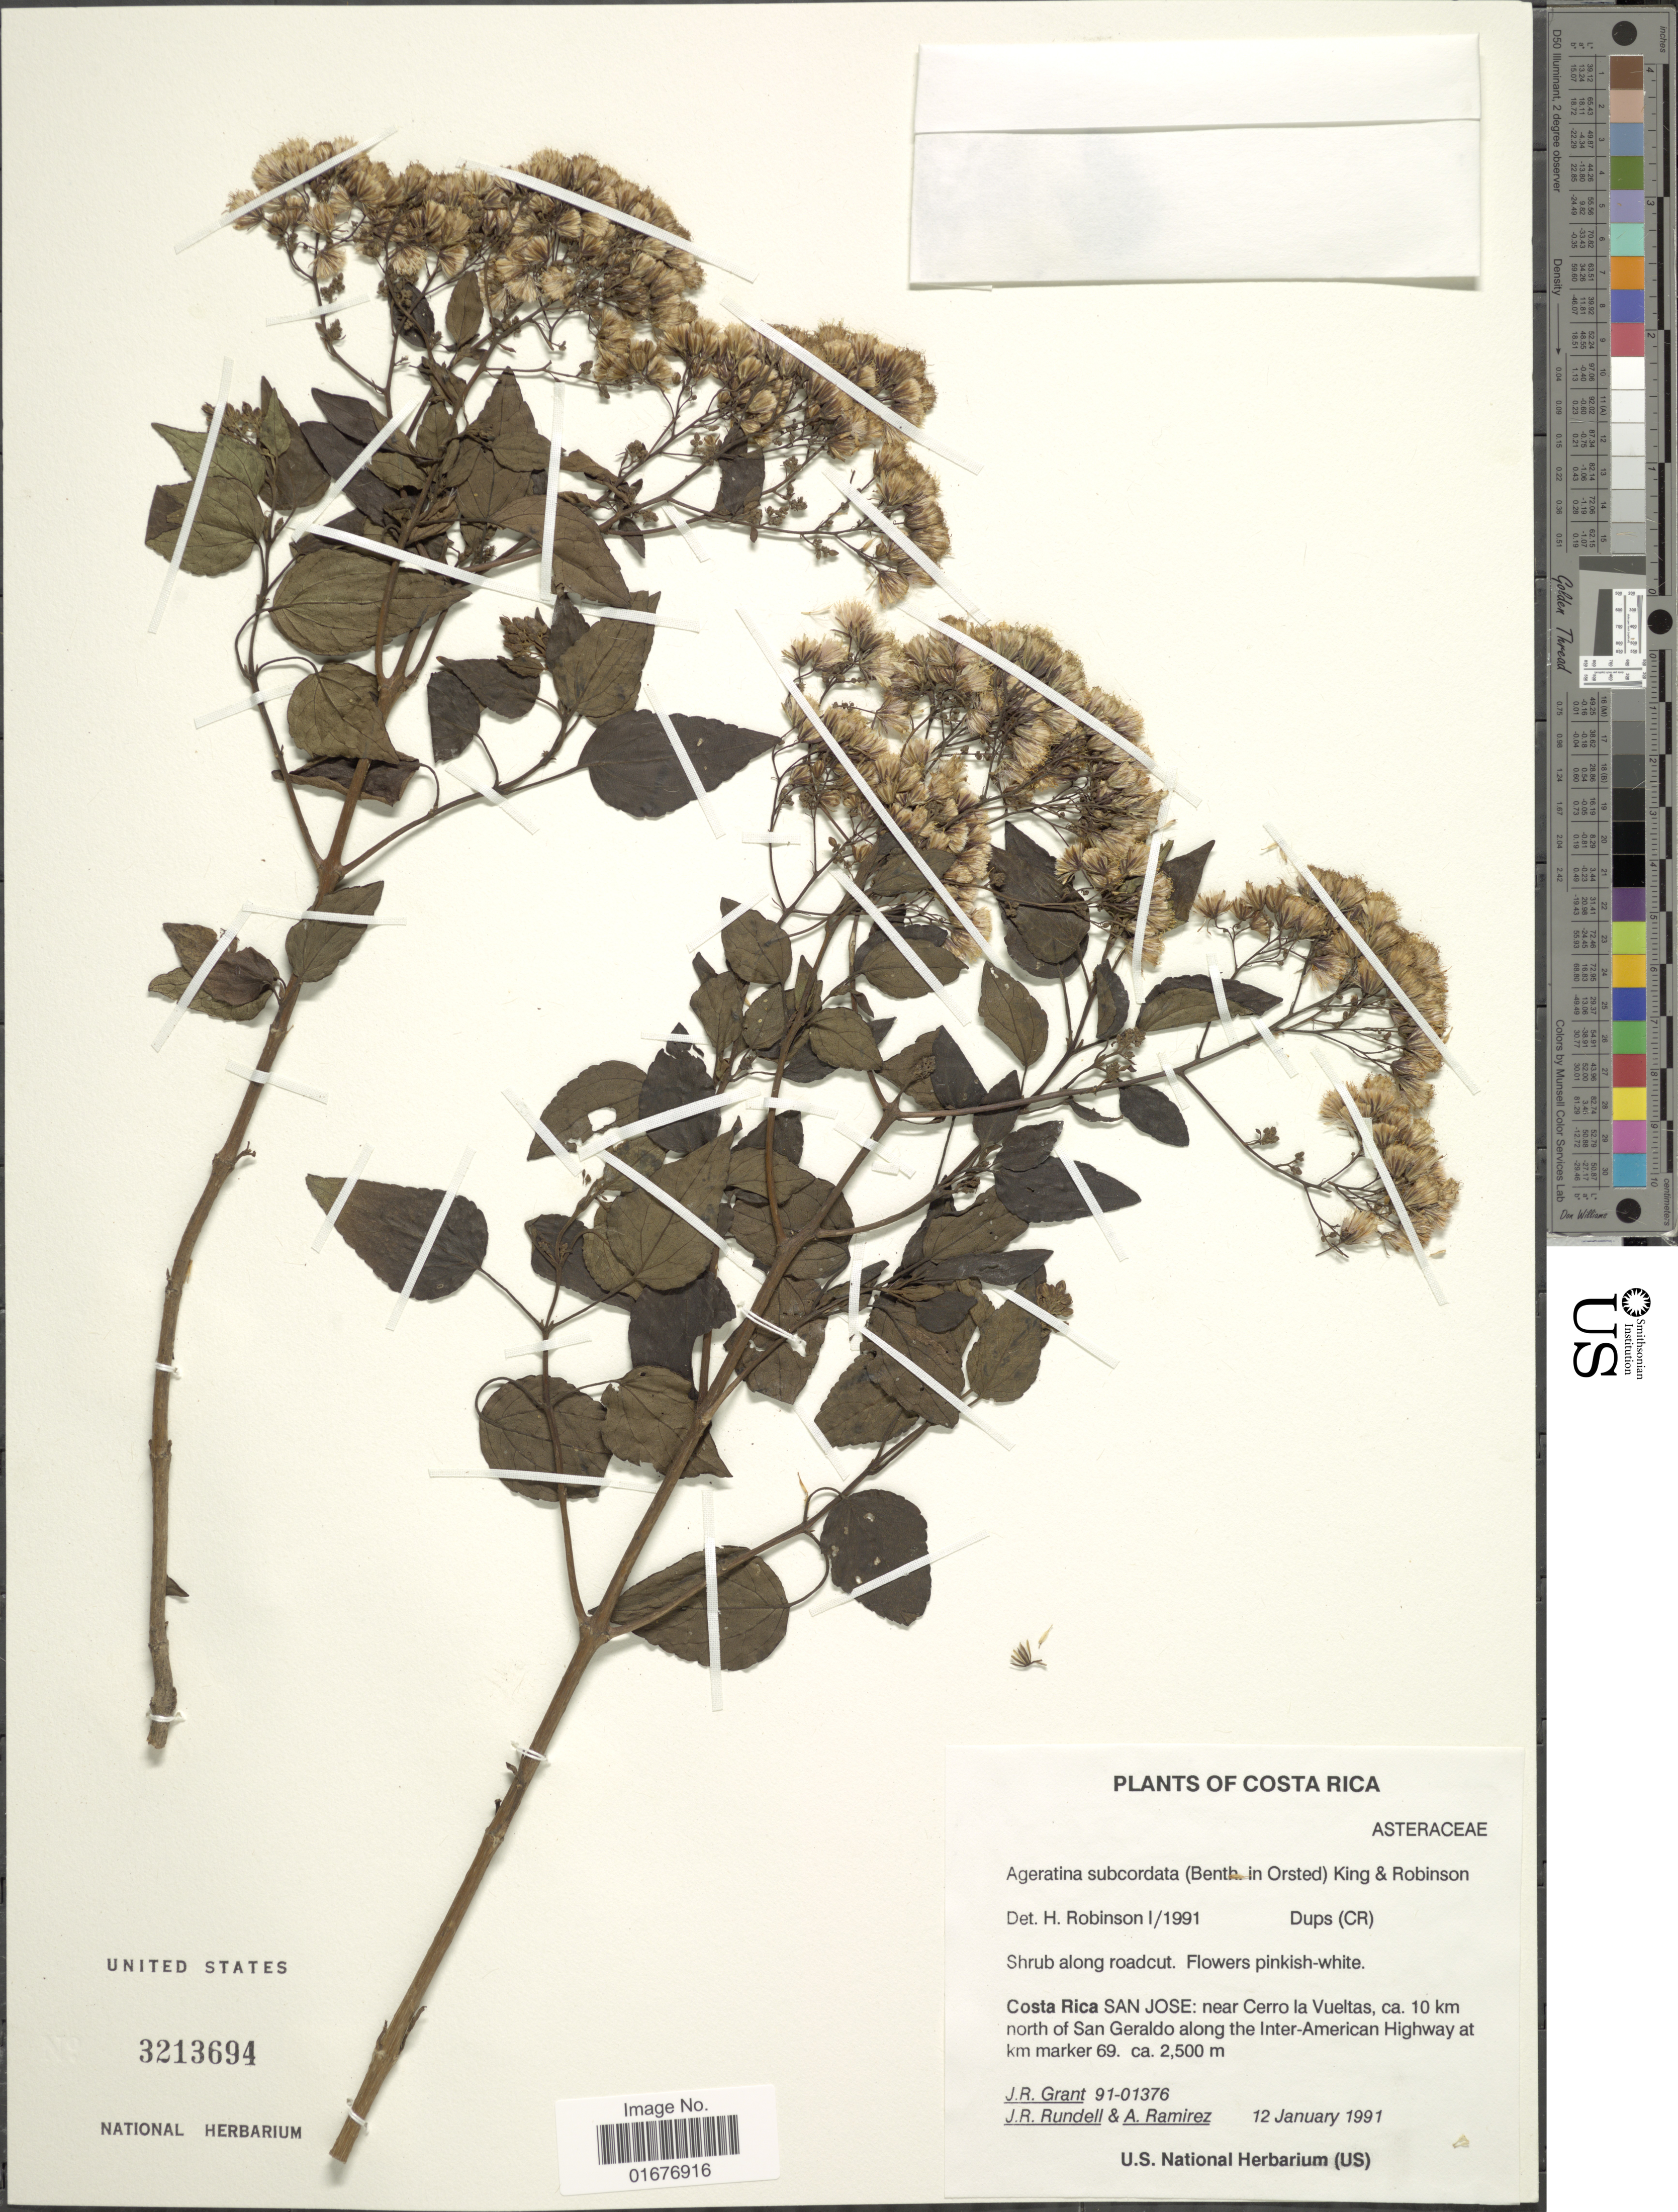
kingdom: Plantae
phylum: Tracheophyta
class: Magnoliopsida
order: Asterales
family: Asteraceae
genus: Ageratina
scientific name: Ageratina subcordata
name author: (Benth. ex Oerst.) R.M. King & H. Rob.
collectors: J. Grant, J. R. Rundell & A. Ramirez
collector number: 91-01376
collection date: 1991-01-12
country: Costa Rica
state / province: San José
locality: Near Cerro la Vueltas, ca. 10 km north of San Geraldo along the Inter-American Highway at km marker 69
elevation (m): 2500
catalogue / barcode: US 3213694